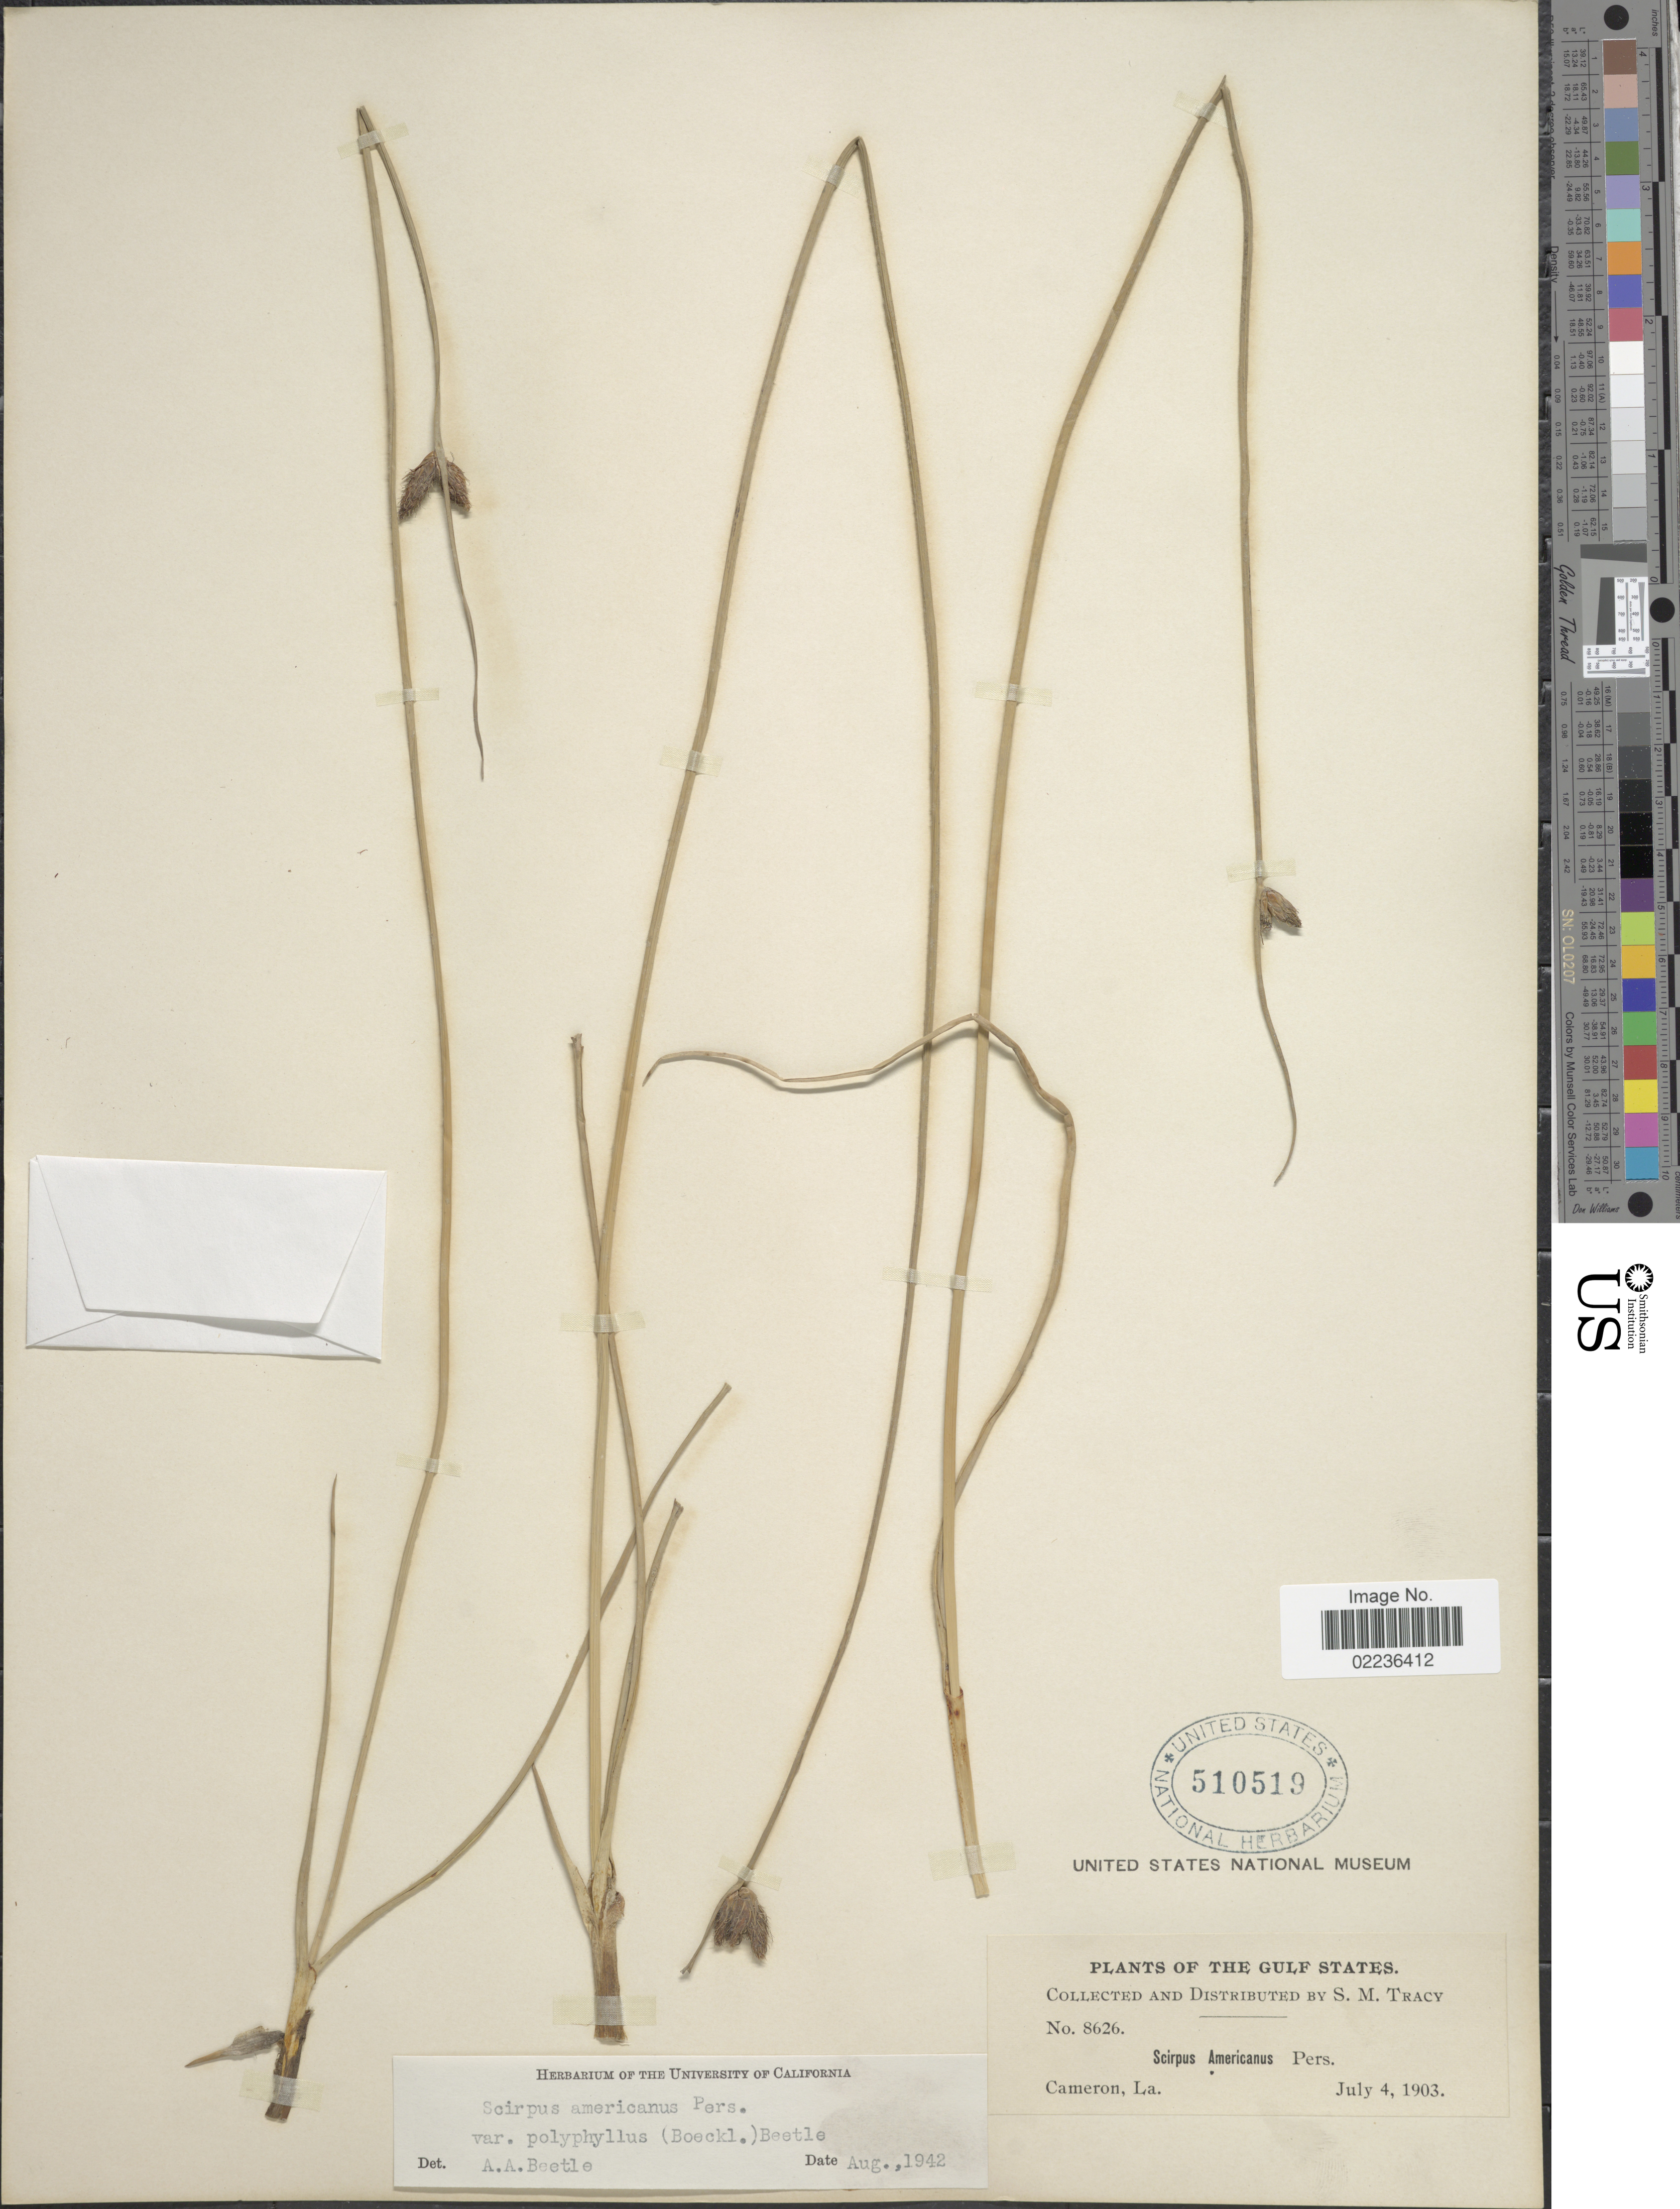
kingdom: Plantae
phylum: Tracheophyta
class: Liliopsida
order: Poales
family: Cyperaceae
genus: Schoenoplectus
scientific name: Schoenoplectus pungens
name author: (Vahl) Palla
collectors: S. M. Tracy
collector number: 8626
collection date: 1903-07-04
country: United States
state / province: Louisiana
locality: Gulf States, Cameron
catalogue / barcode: US 510519